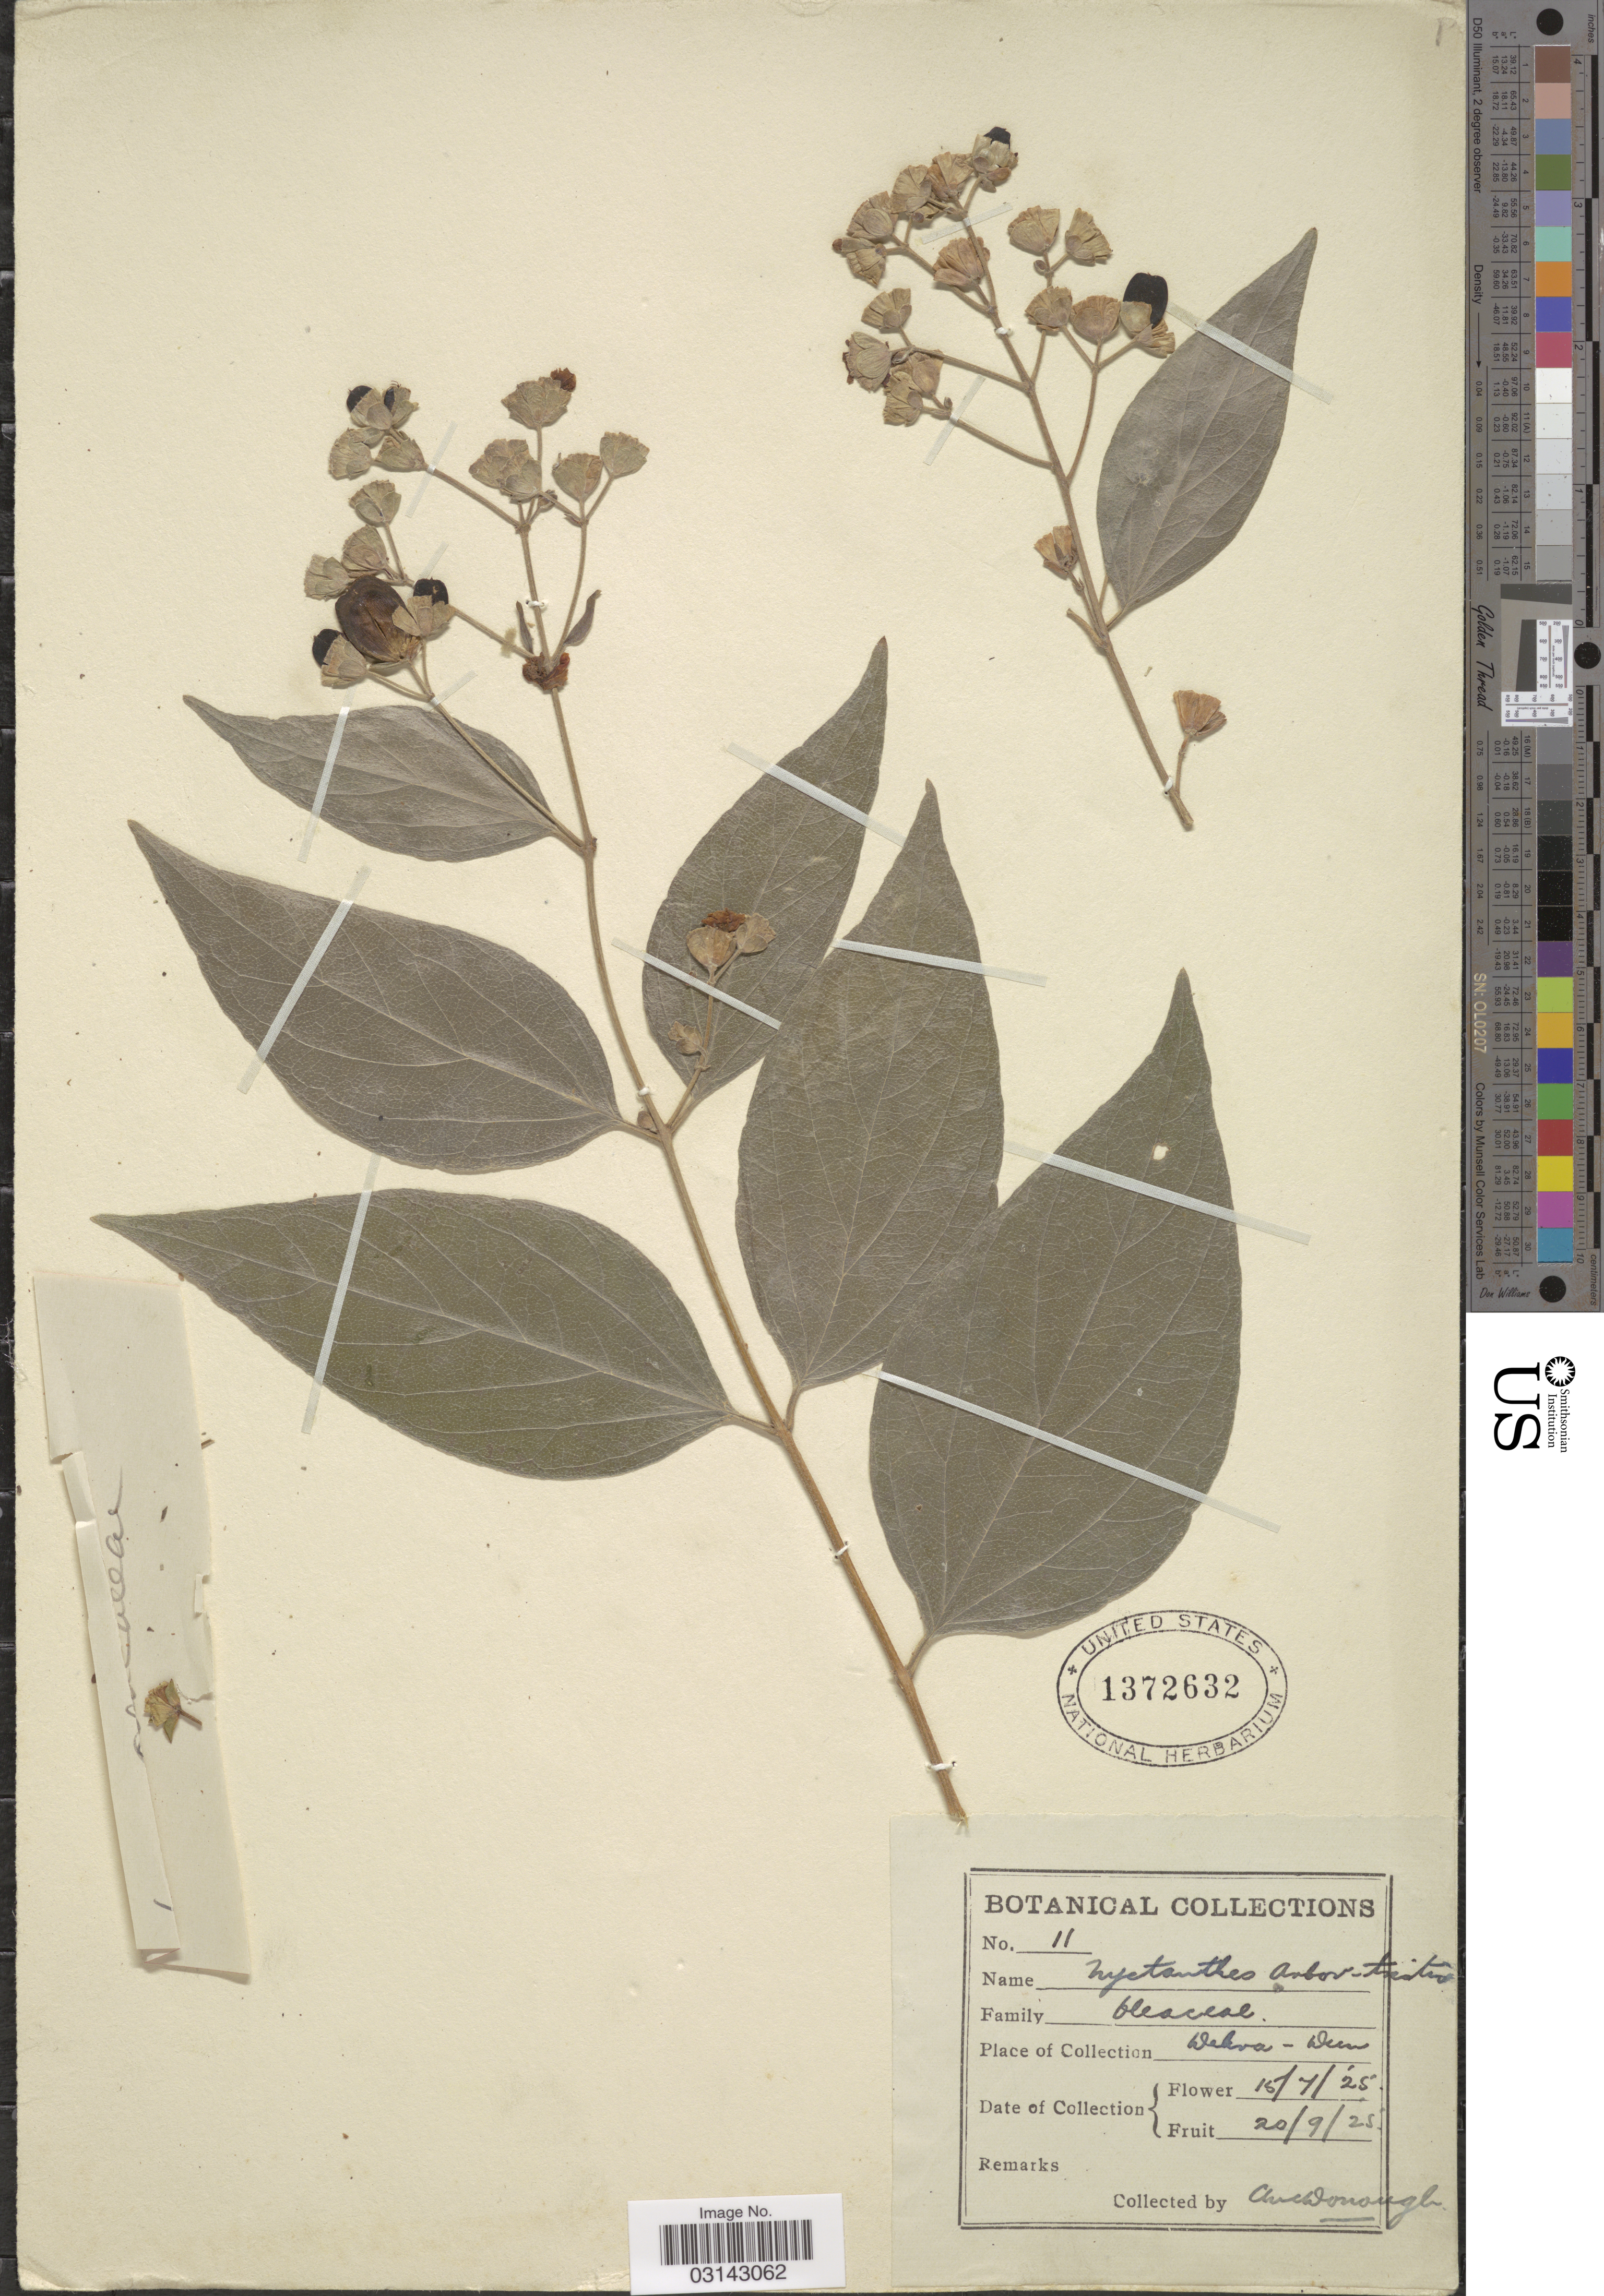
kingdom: Plantae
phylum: Tracheophyta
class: Magnoliopsida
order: Lamiales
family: Oleaceae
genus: Nyctanthes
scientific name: Nyctanthes arbor-tristis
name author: L.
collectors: McDonough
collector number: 11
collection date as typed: Transcribed d/m/y: 15/7/25 to 20/9/25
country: India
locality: Dehra - Dun.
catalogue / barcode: US 1372632